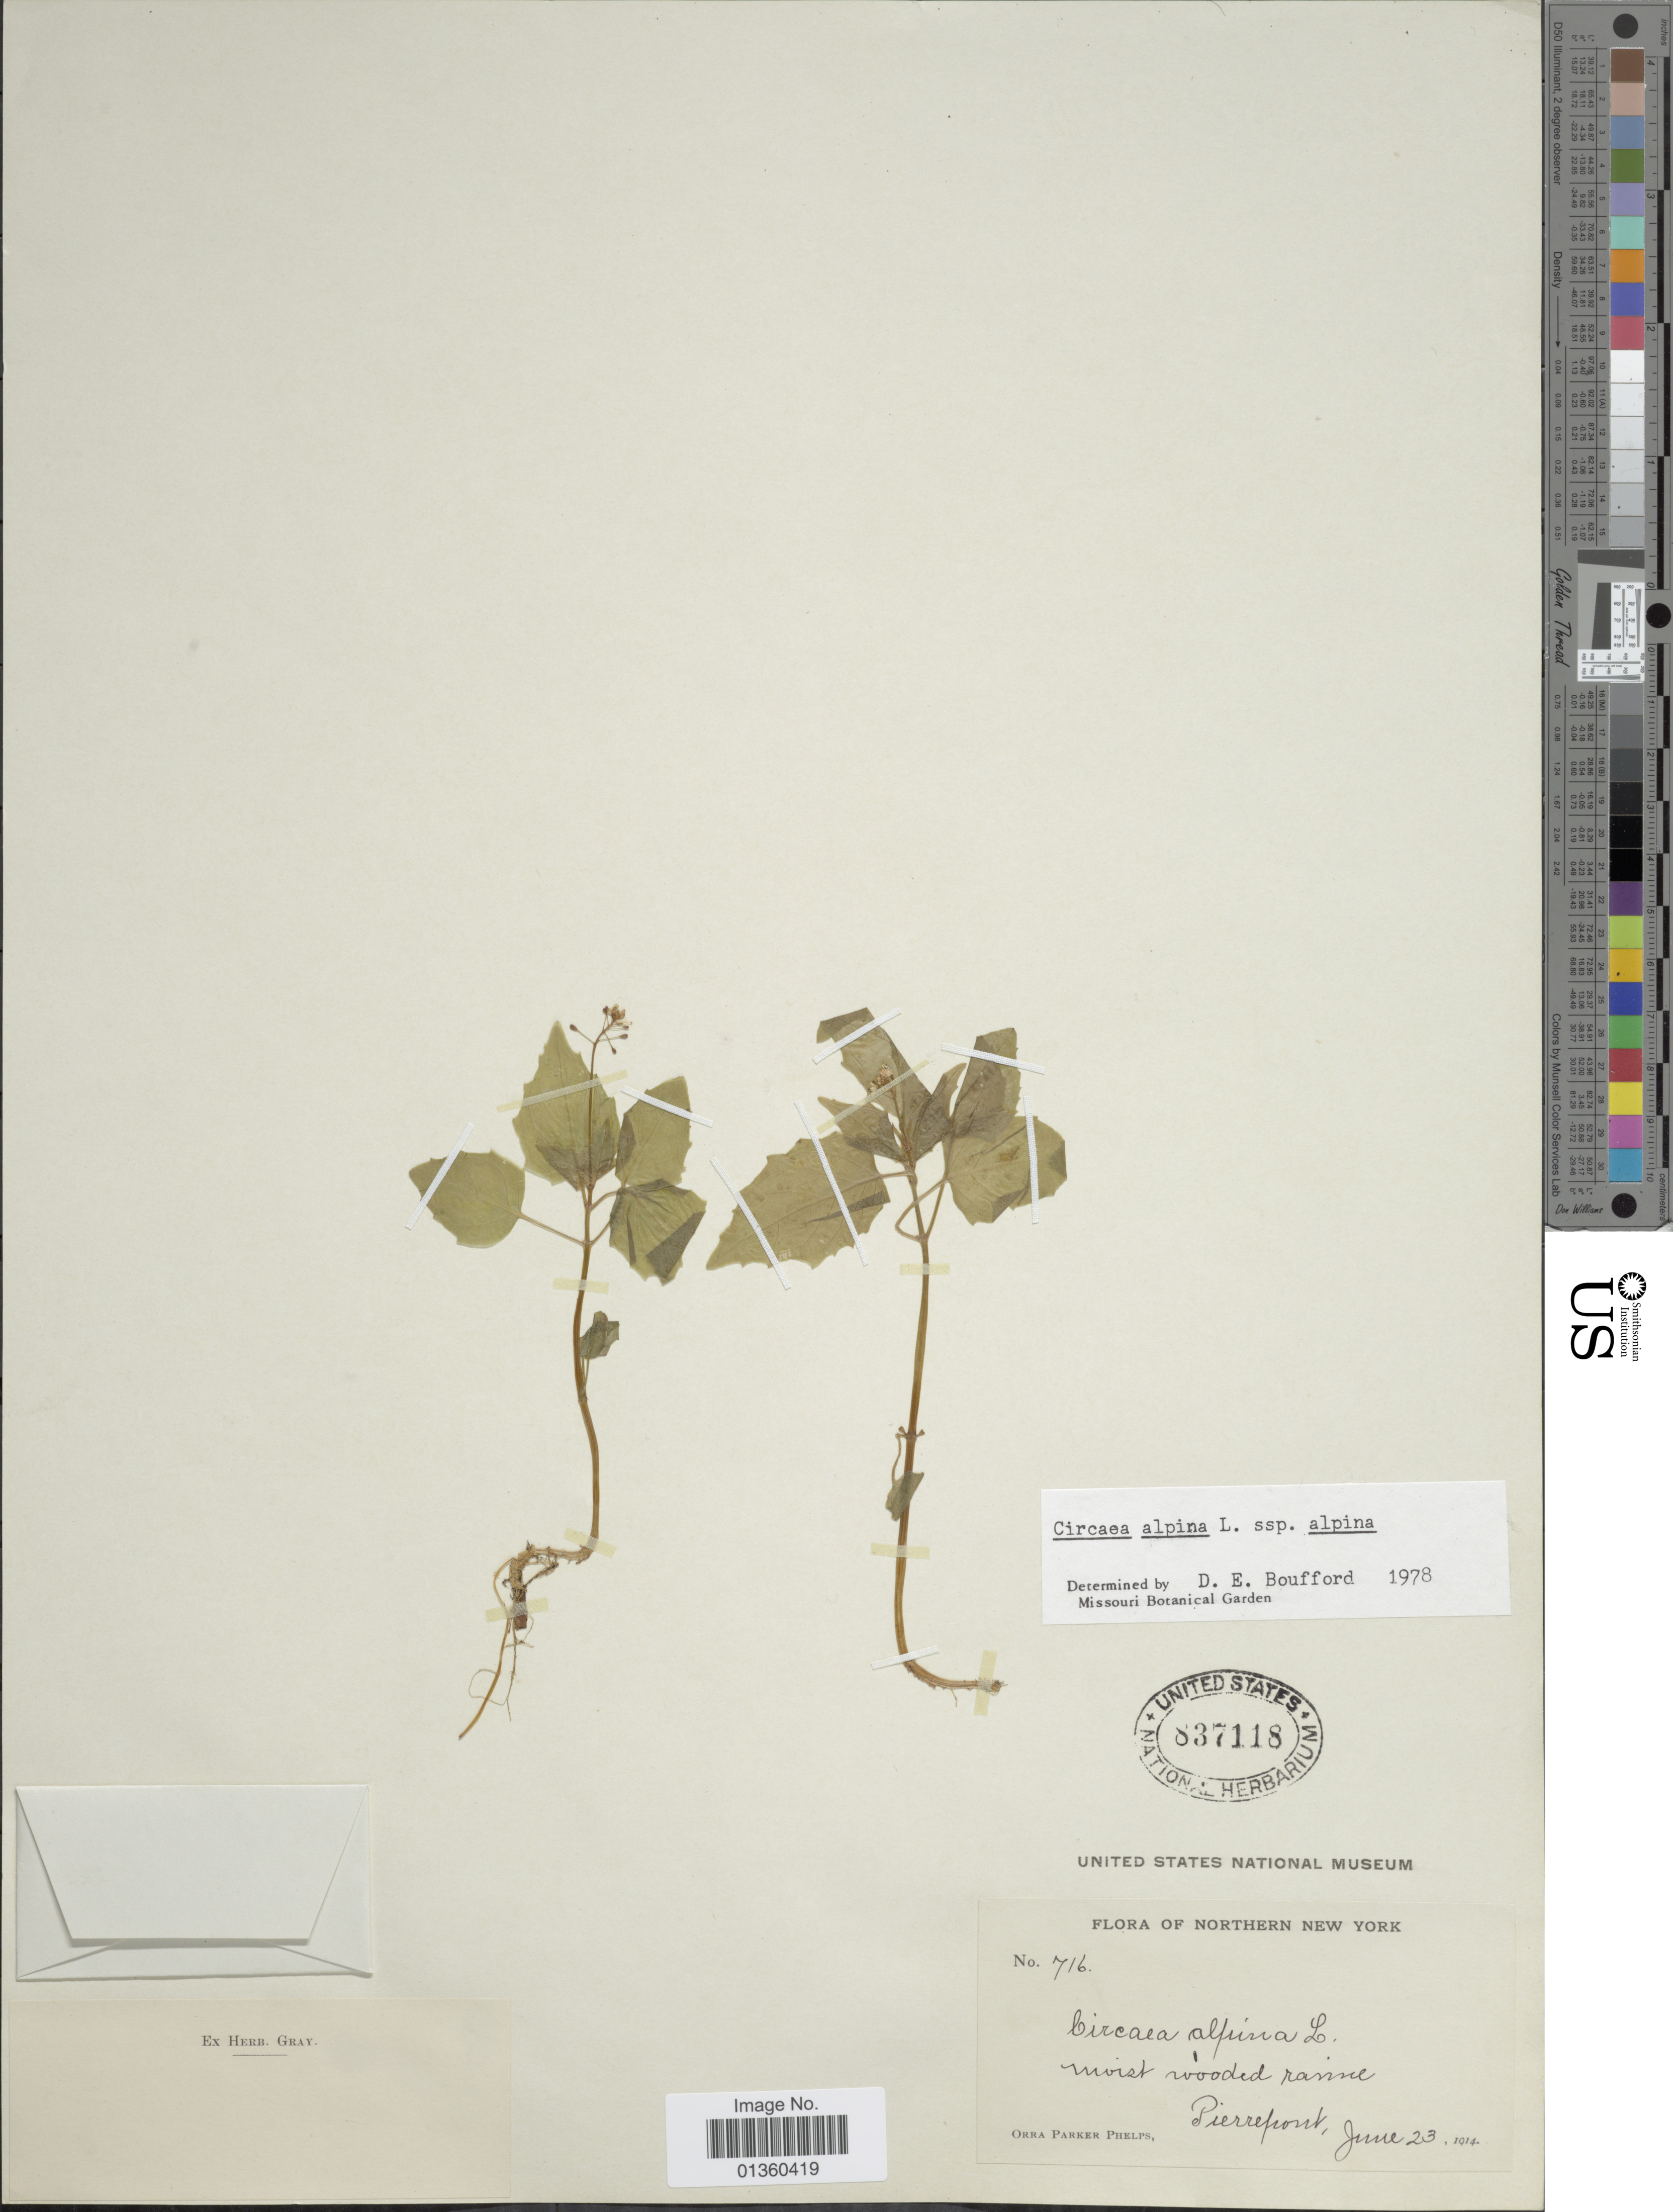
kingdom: Plantae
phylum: Tracheophyta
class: Magnoliopsida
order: Myrtales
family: Onagraceae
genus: Circaea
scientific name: Circaea alpina subsp. alpina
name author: L.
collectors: O. P. Phelps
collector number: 716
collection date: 1914-06-23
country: United States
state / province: New York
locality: Pierrepont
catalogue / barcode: US 837118